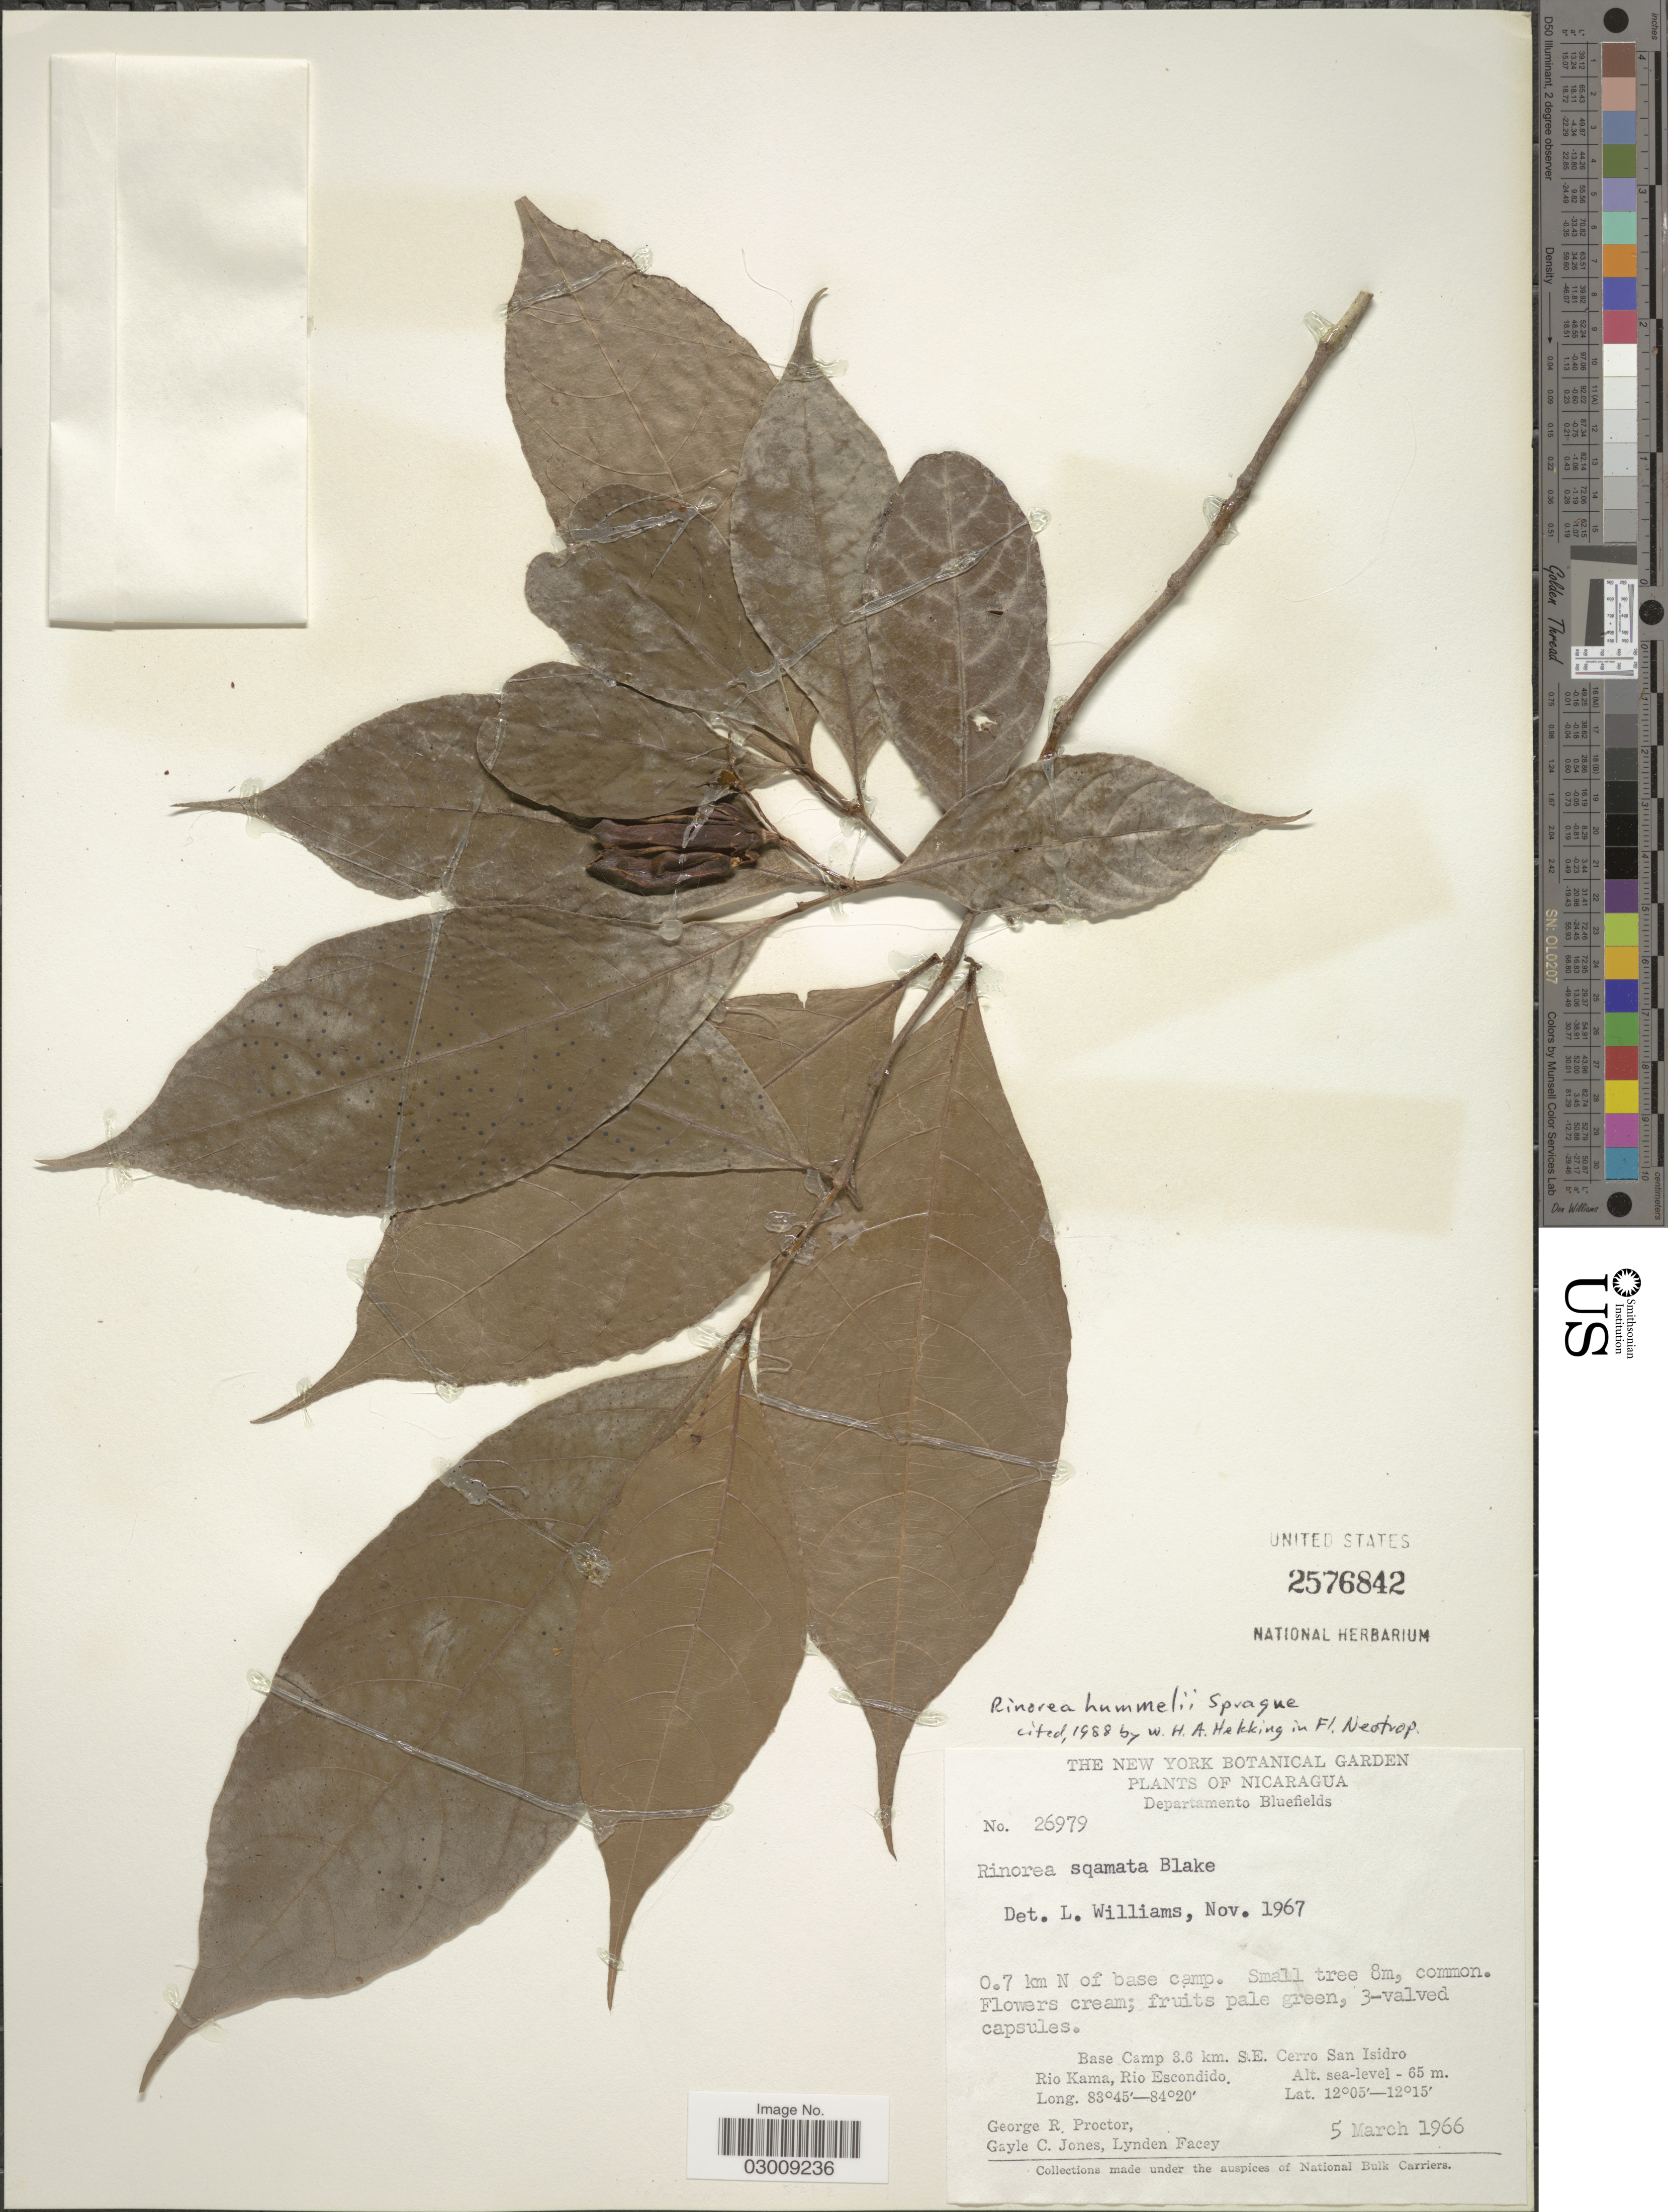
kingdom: Plantae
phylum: Tracheophyta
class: Magnoliopsida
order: Malpighiales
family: Violaceae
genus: Rinorea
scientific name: Rinorea dasyadena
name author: A. Robyns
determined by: Hoyos-Gomez, S. E.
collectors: G. Proctor, G. C. Jones & L. Facey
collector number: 26979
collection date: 1966-03-05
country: Nicaragua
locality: Departamento Bluefields. 0.7 km N of base camp. Base Camp 3.6 km. S.E. Cerro San Isidro. Rio Kama, Rio Escondido.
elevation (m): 0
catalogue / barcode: US 2576842